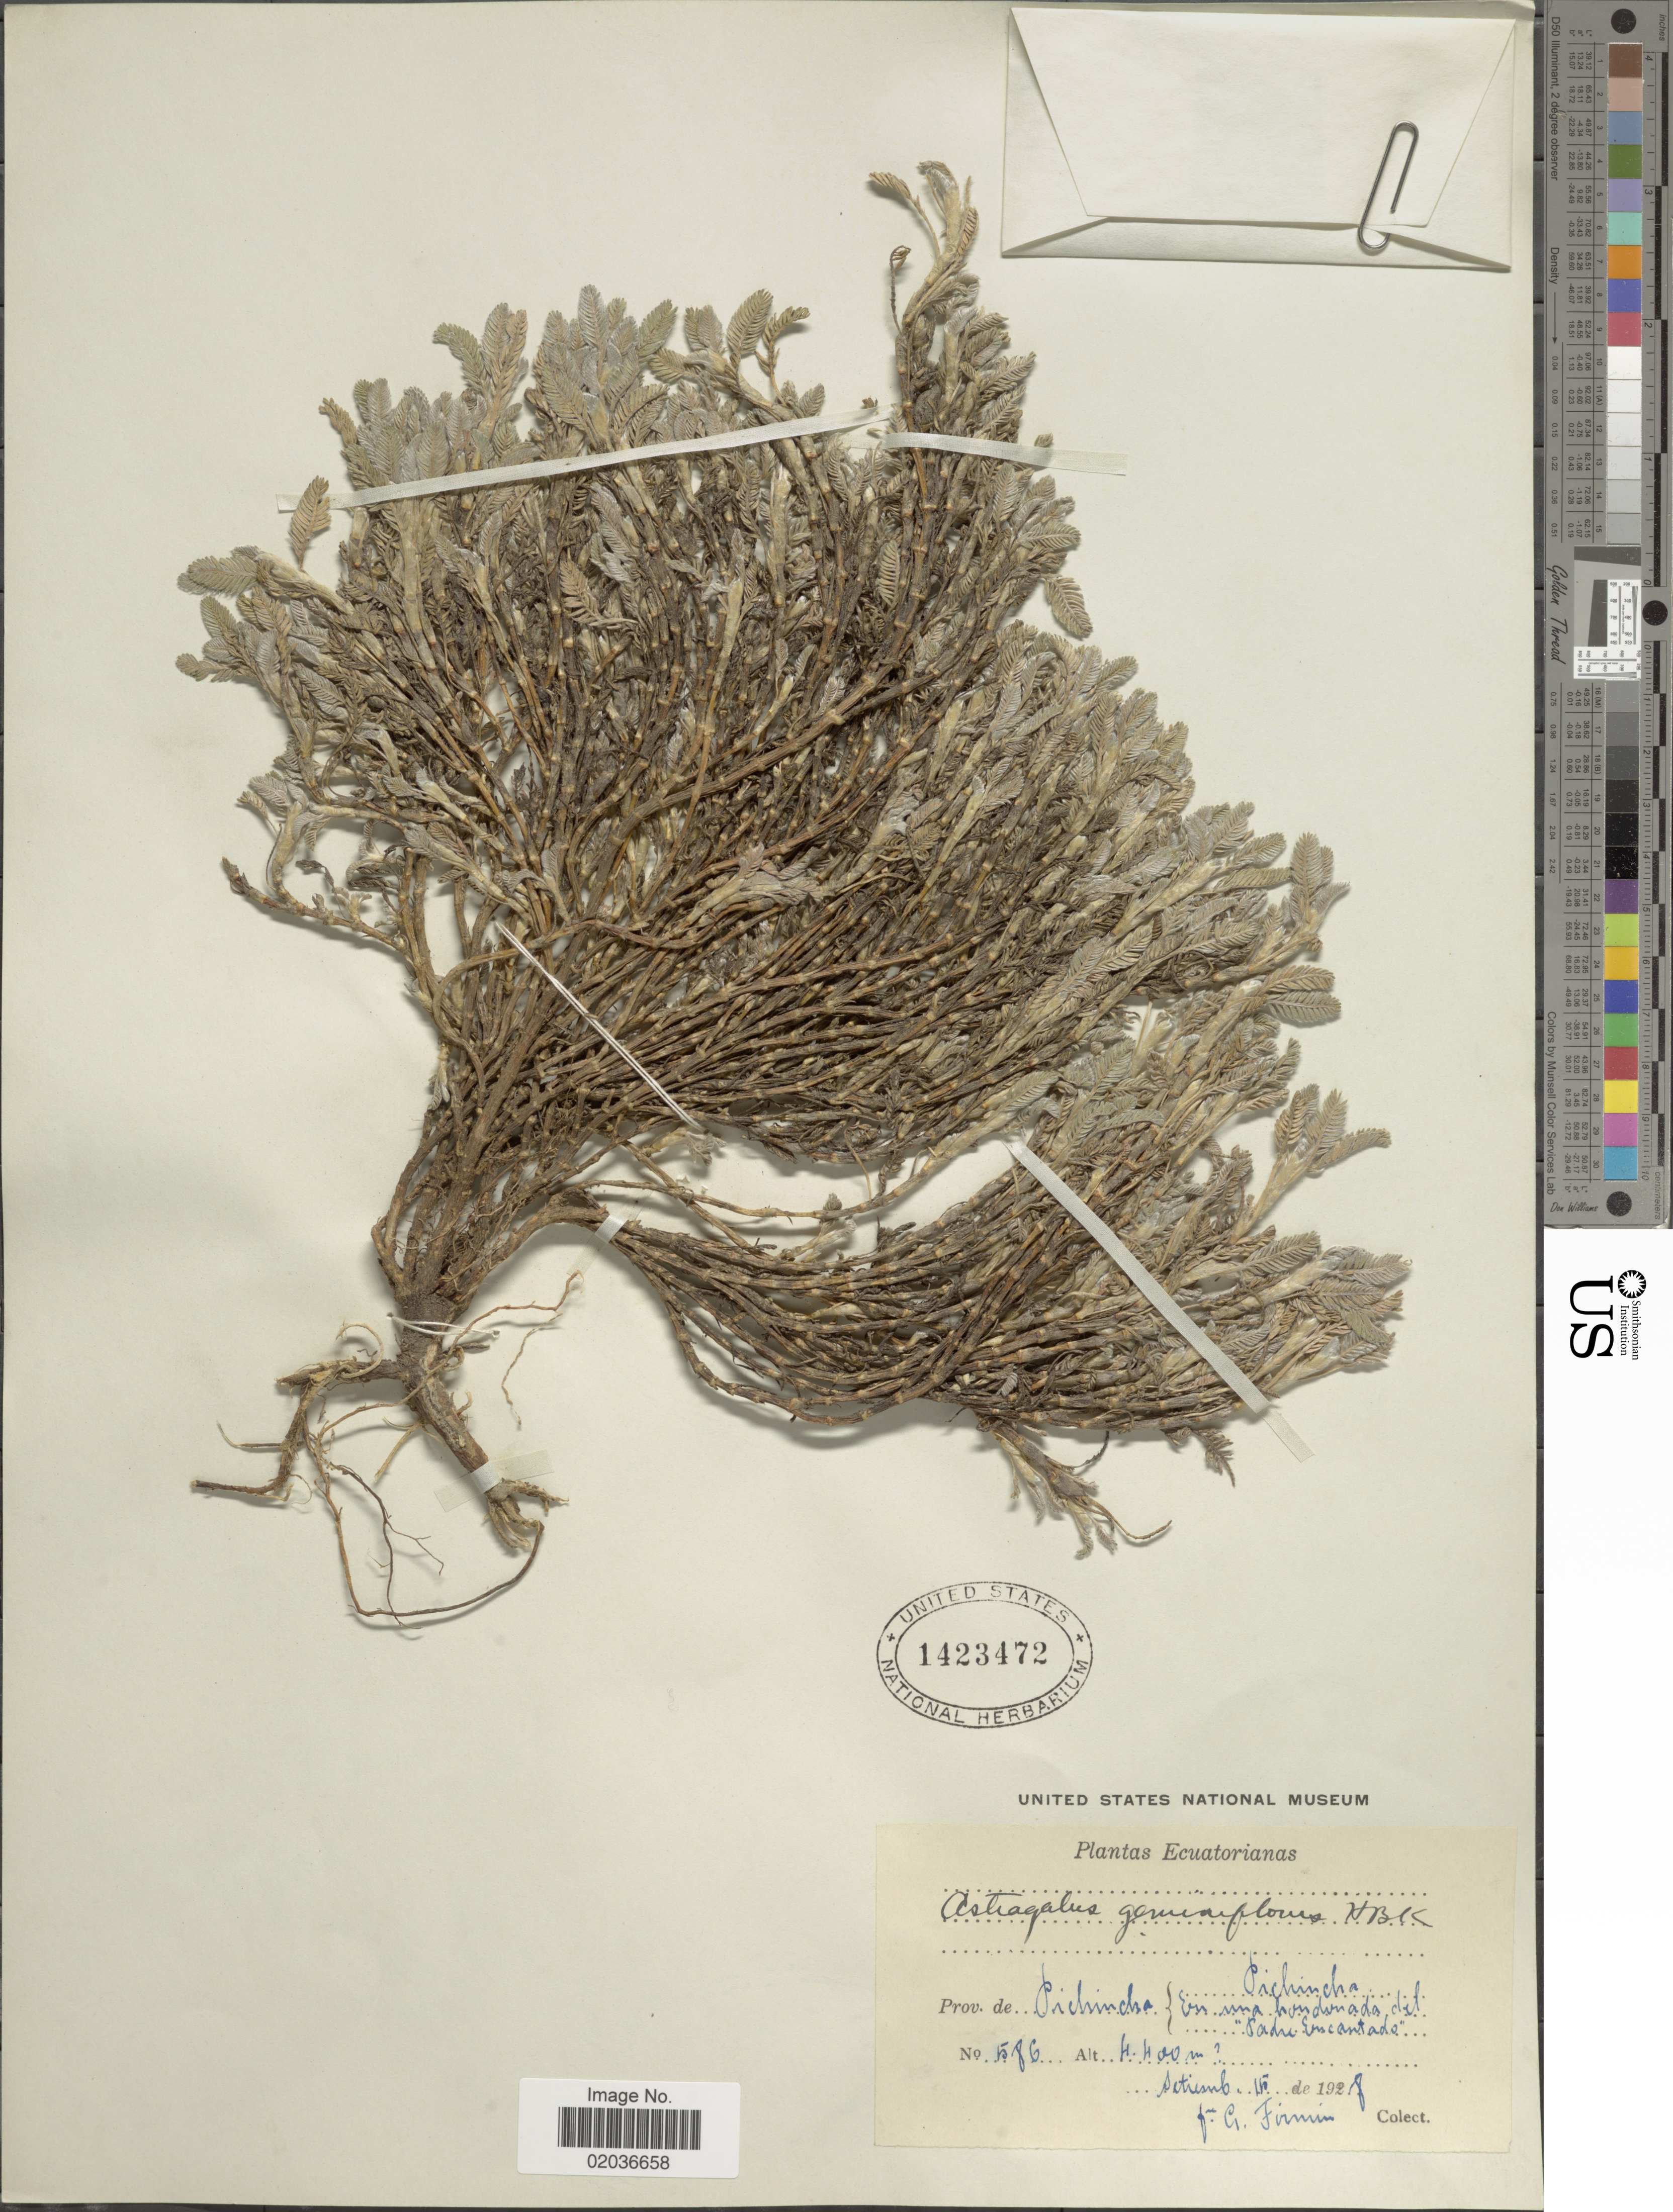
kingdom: Plantae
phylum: Tracheophyta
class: Magnoliopsida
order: Fabales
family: Fabaceae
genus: Astragalus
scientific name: Astragalus geminiflorus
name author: Bonpl.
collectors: F. Firmin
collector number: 586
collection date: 1928-09-15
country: Ecuador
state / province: Pichincha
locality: Prov. de Pichincha. Pichincha. En una hondonada del "Padre Encantado"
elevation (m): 4400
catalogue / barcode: US 1423472